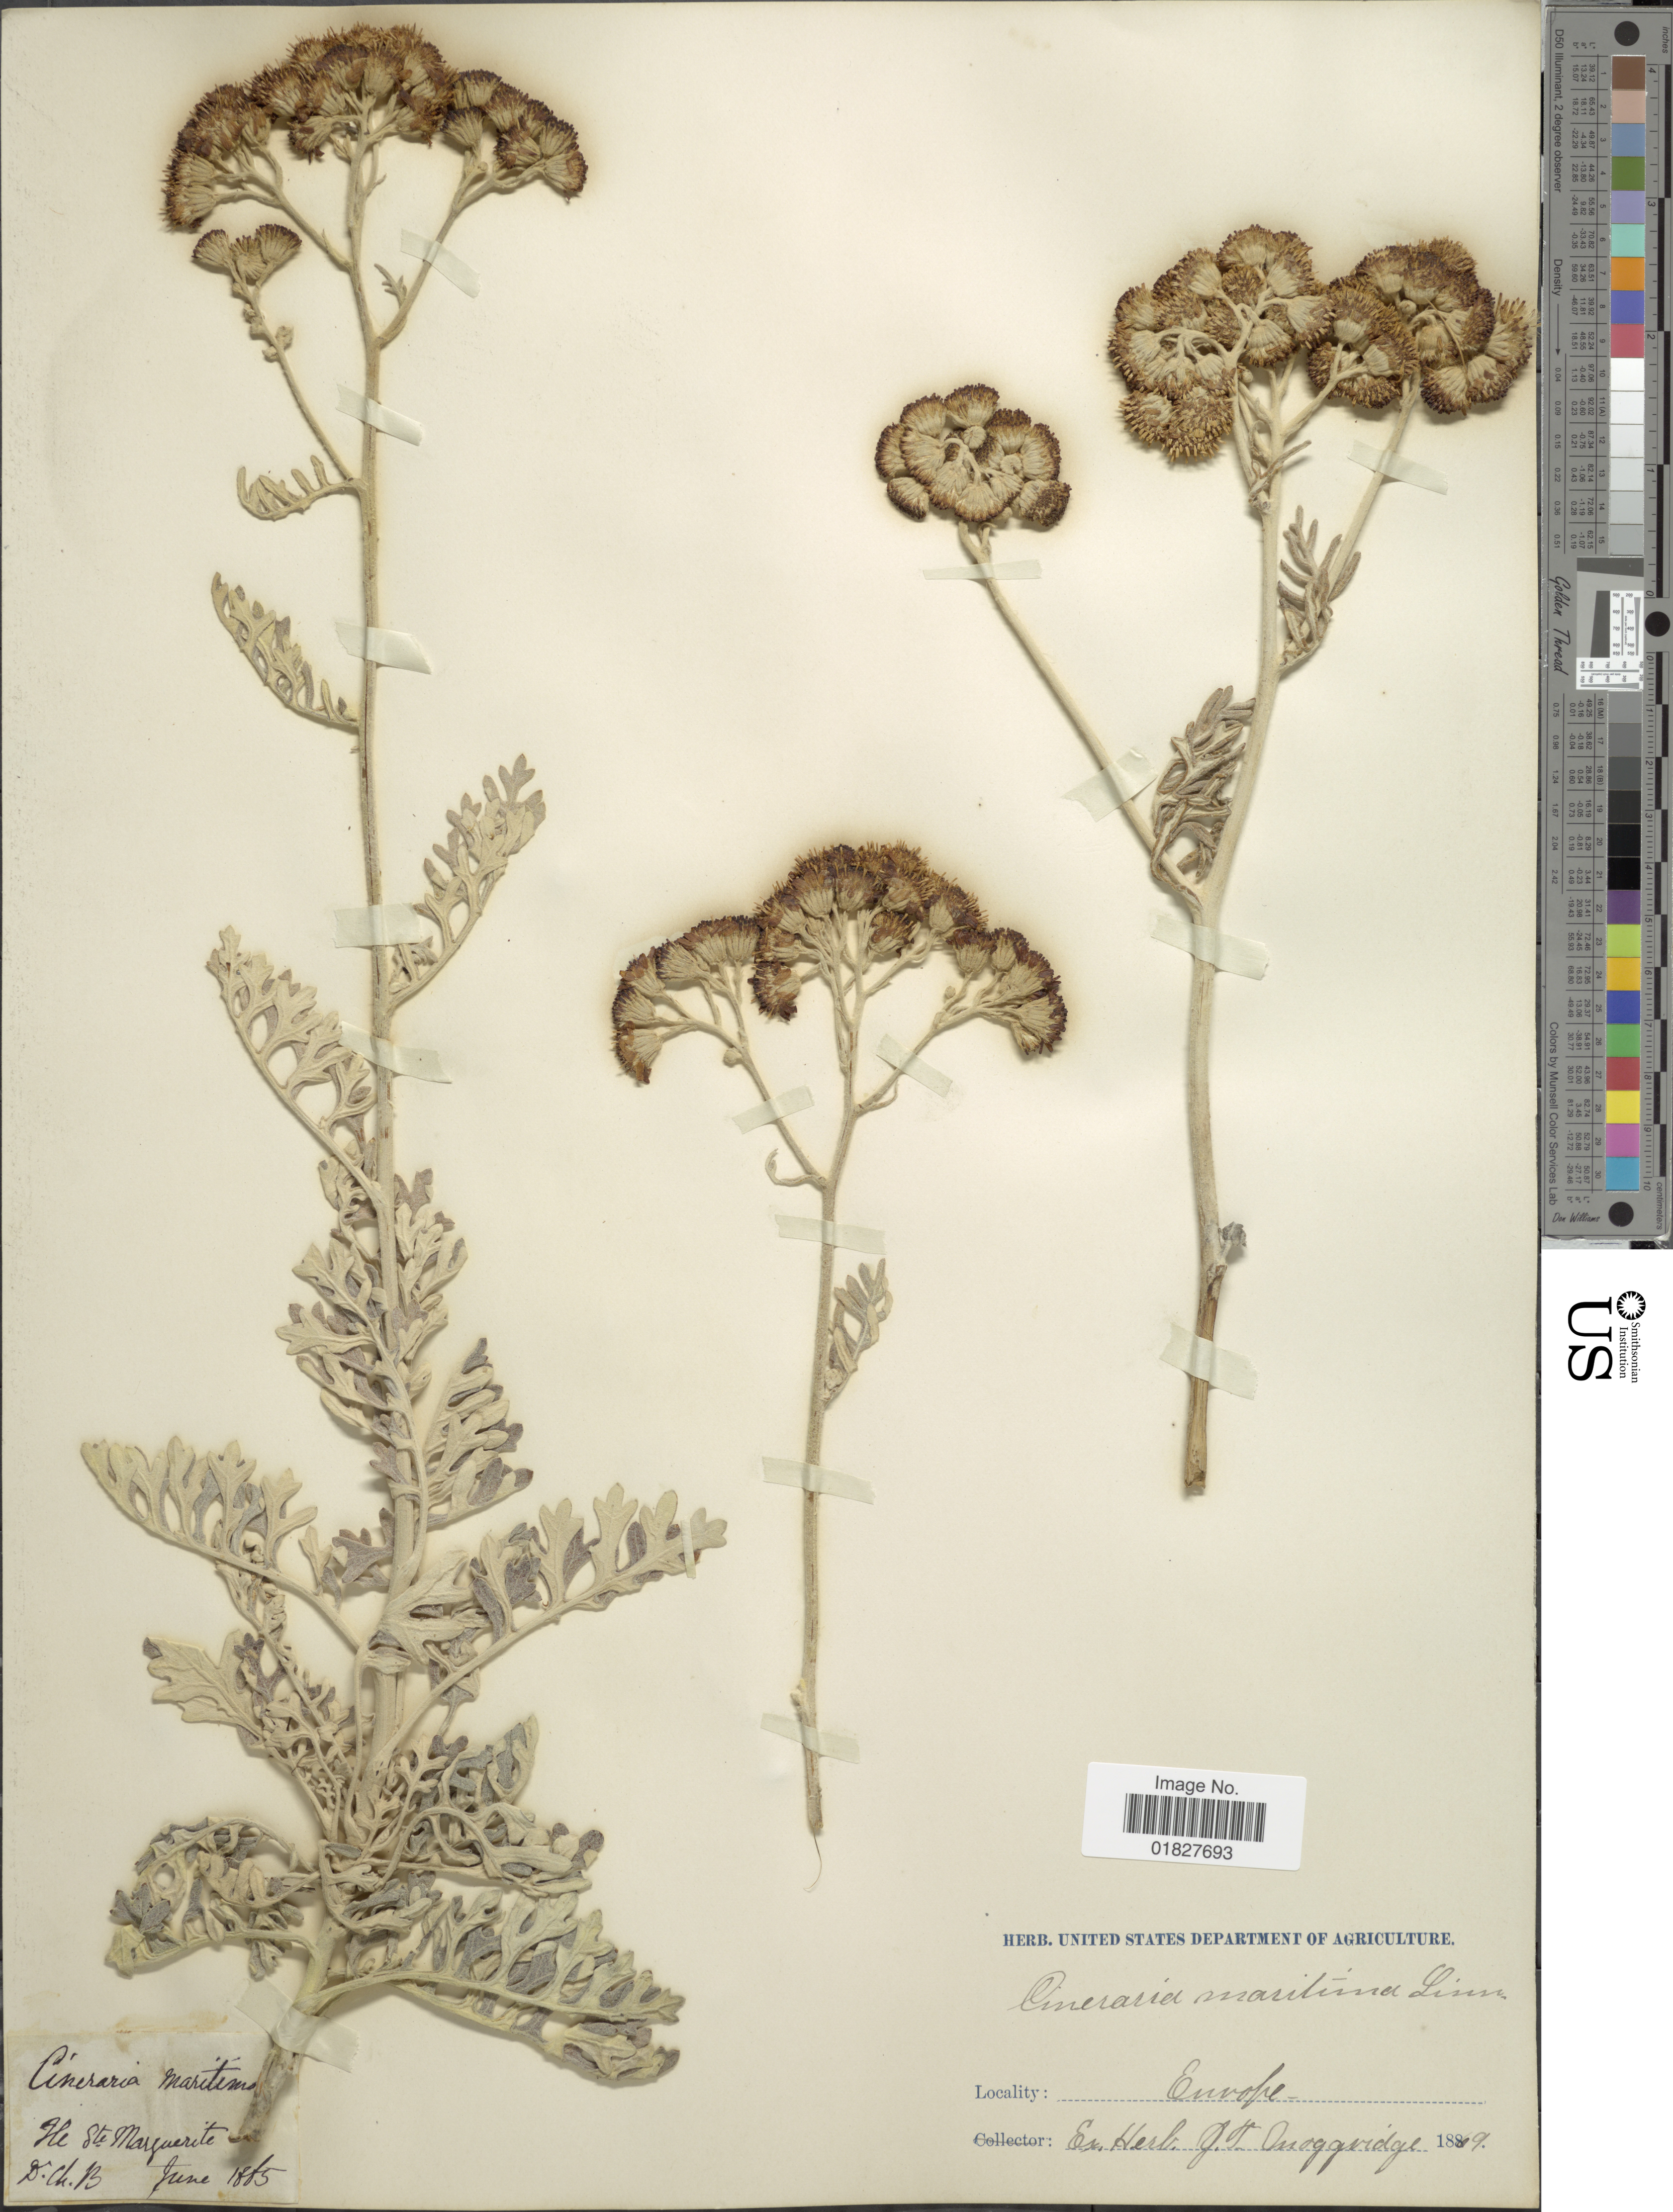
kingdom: Plantae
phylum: Tracheophyta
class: Magnoliopsida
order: Asterales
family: Asteraceae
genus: Cineraria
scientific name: Cineraria maritima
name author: (L.) L.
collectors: D. Ch. B.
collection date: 1865-06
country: France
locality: Europe, Ile Ste. Marguerite